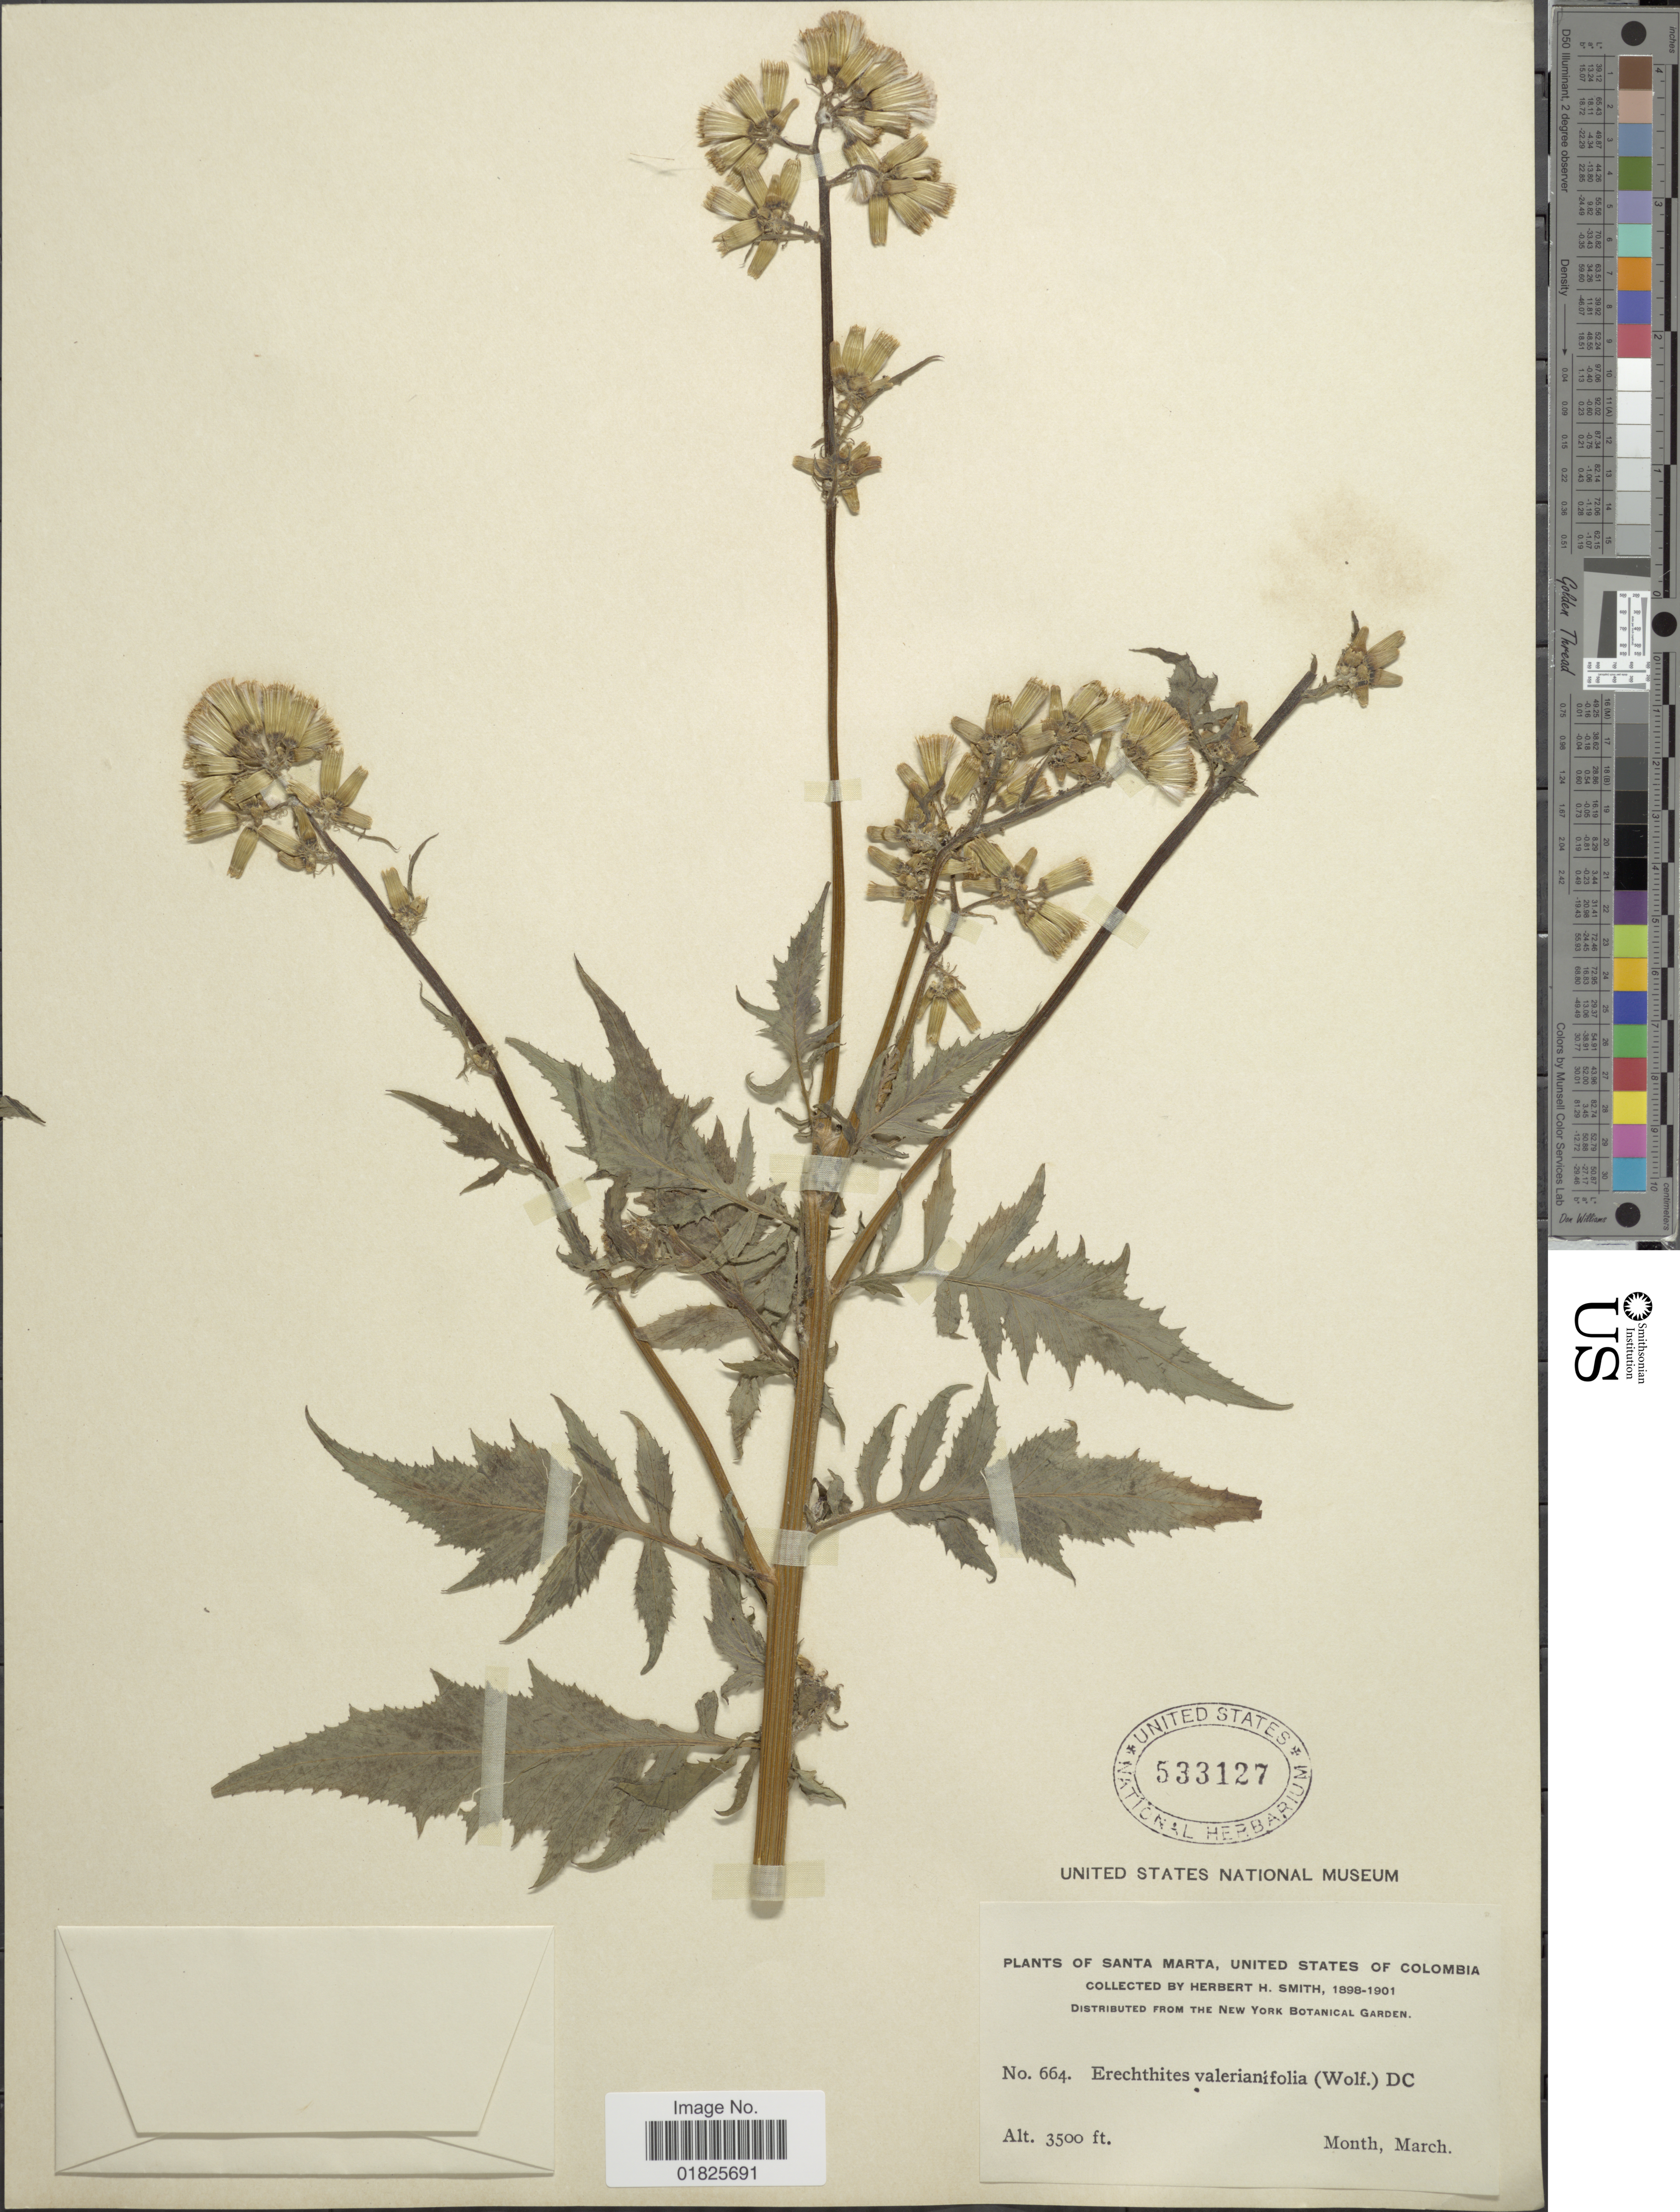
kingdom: Plantae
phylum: Tracheophyta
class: Magnoliopsida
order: Asterales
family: Asteraceae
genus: Erechtites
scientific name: Erechtites valerianifolius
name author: (Link ex Spreng.) DC.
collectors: Herbert H. Smith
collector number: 664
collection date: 1898-03/1901-03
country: Colombia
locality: Santa Marta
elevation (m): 1067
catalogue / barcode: US 533127